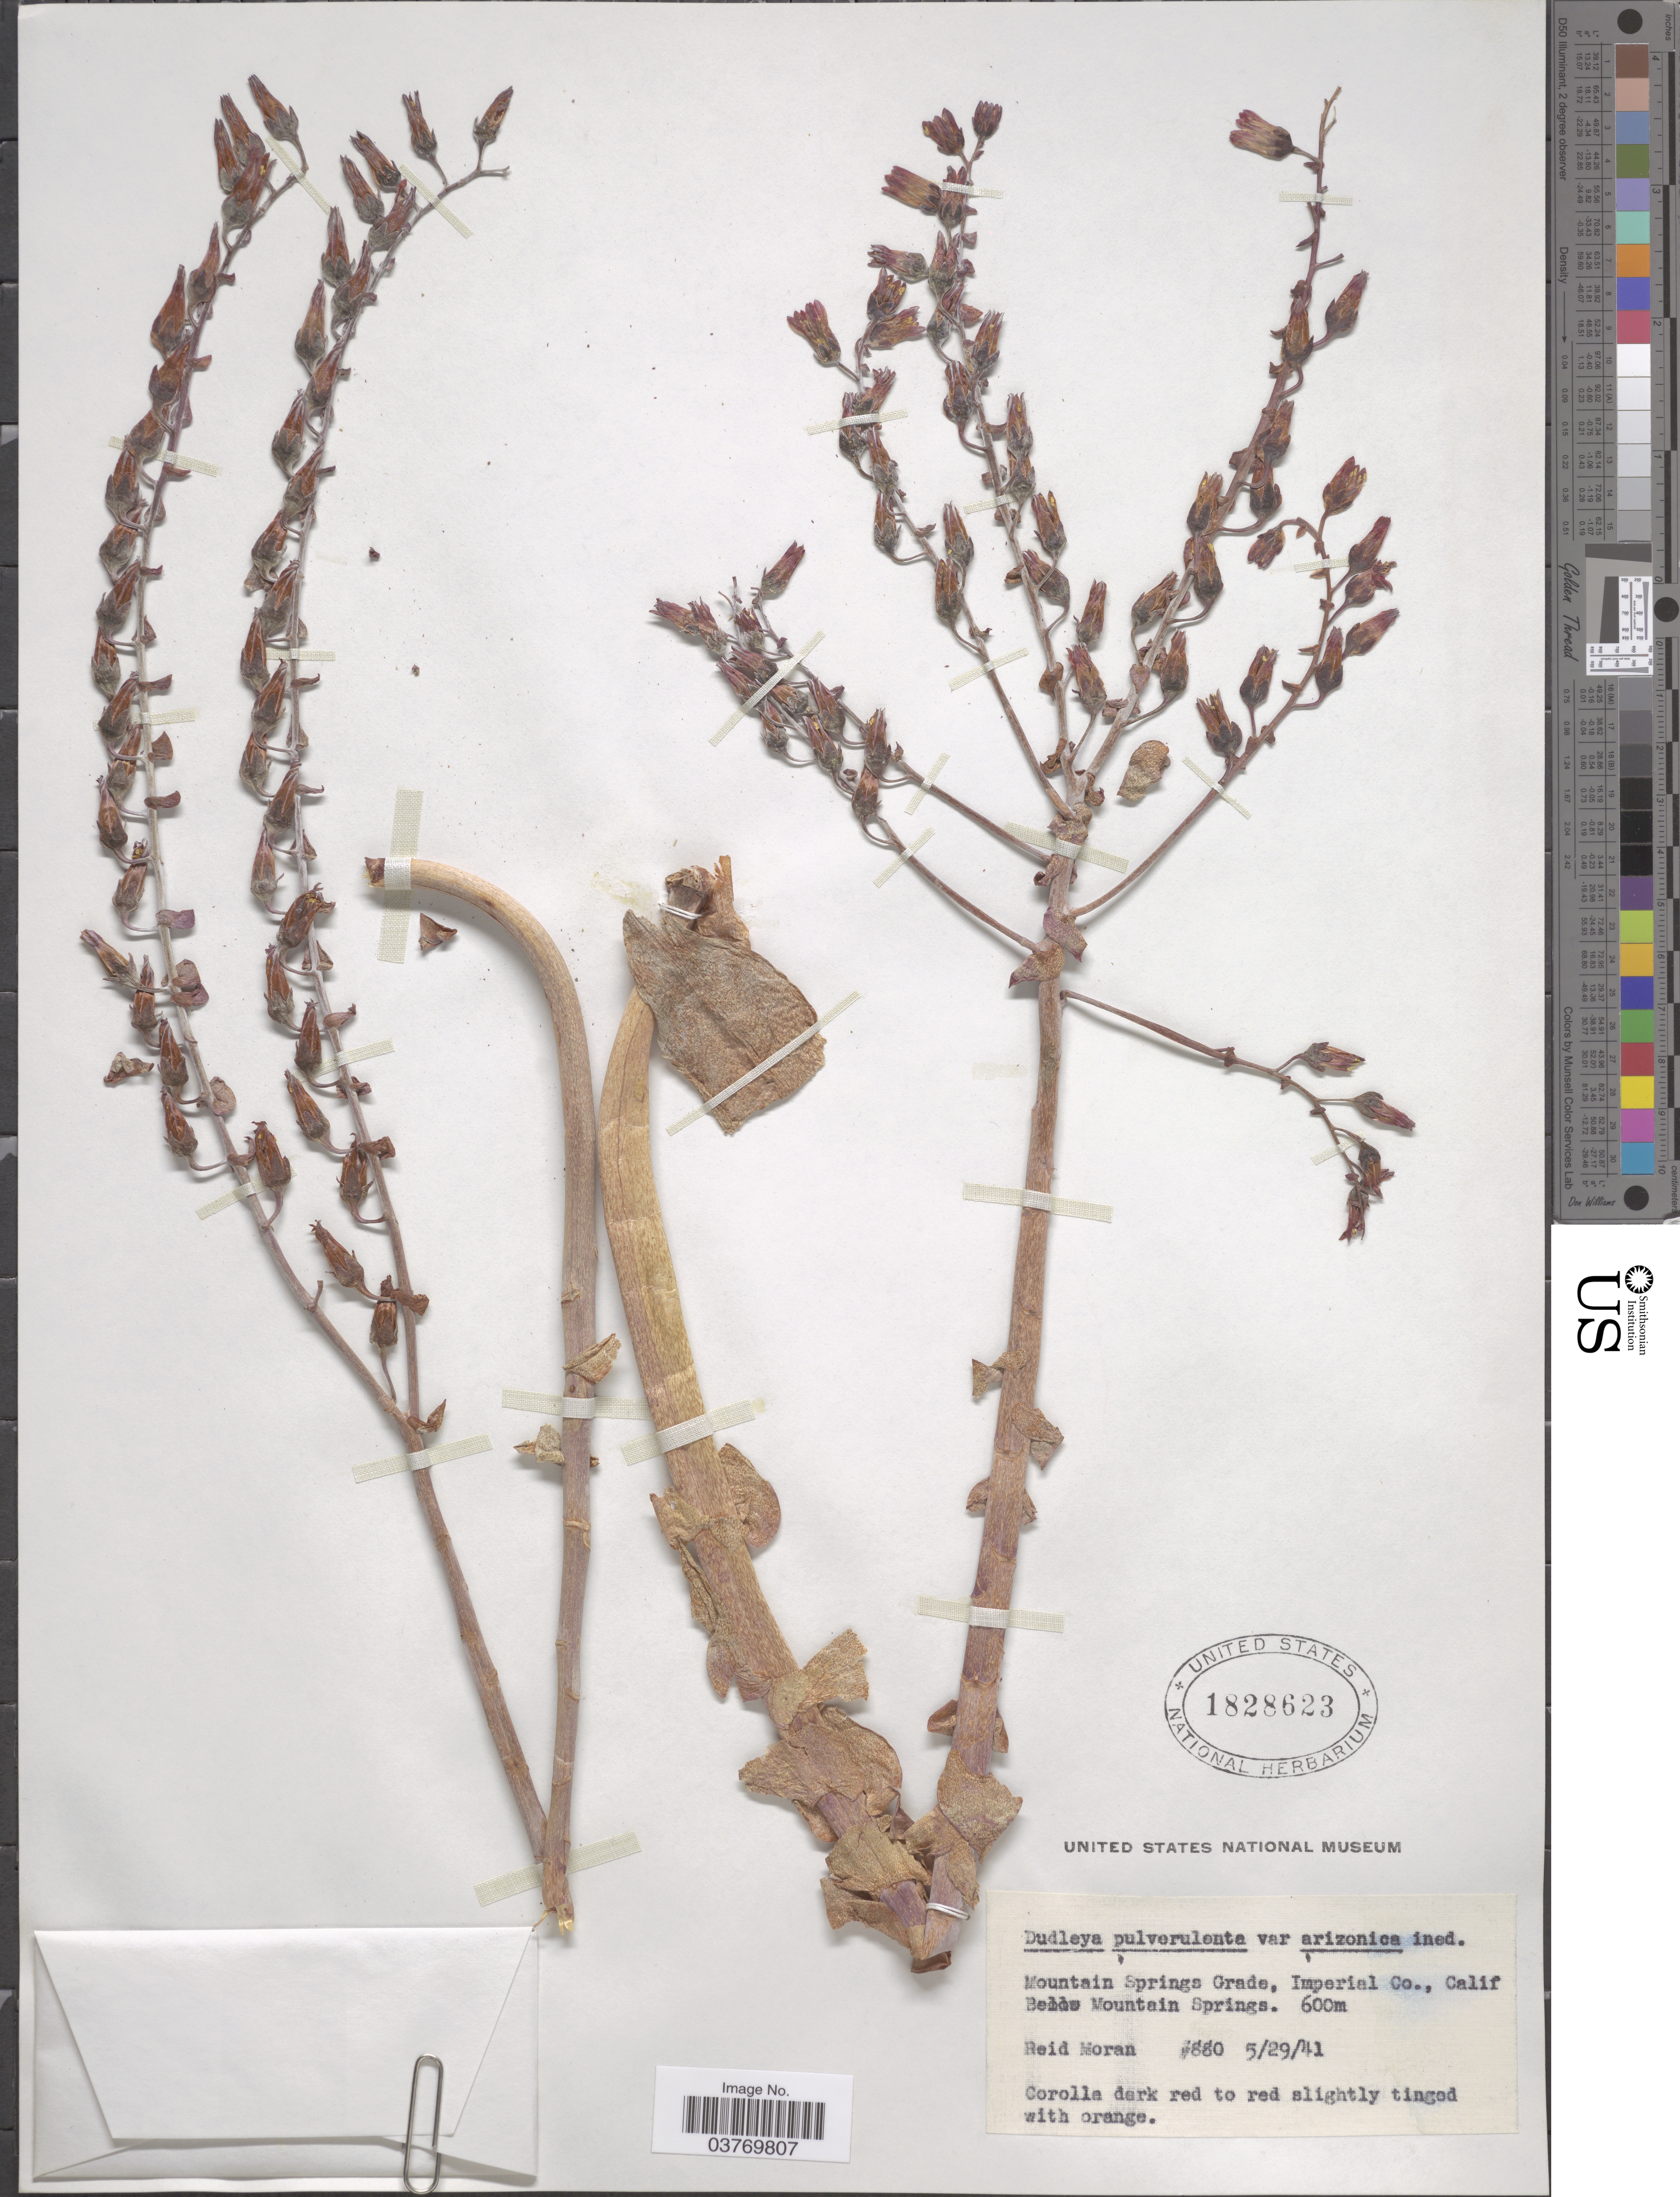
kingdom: Plantae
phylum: Tracheophyta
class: Magnoliopsida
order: Saxifragales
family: Crassulaceae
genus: Dudleya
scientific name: Dudleya pulverulenta subsp. arizonica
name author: (Rose) Moran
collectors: R. Moran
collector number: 880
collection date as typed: Transcribed d/m/y: 29/5/41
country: United States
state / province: California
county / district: Imperial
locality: Mountain Springs Grade, Imperial Co., Calif Bellow Mountain Springs.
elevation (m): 600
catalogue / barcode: US 1828623